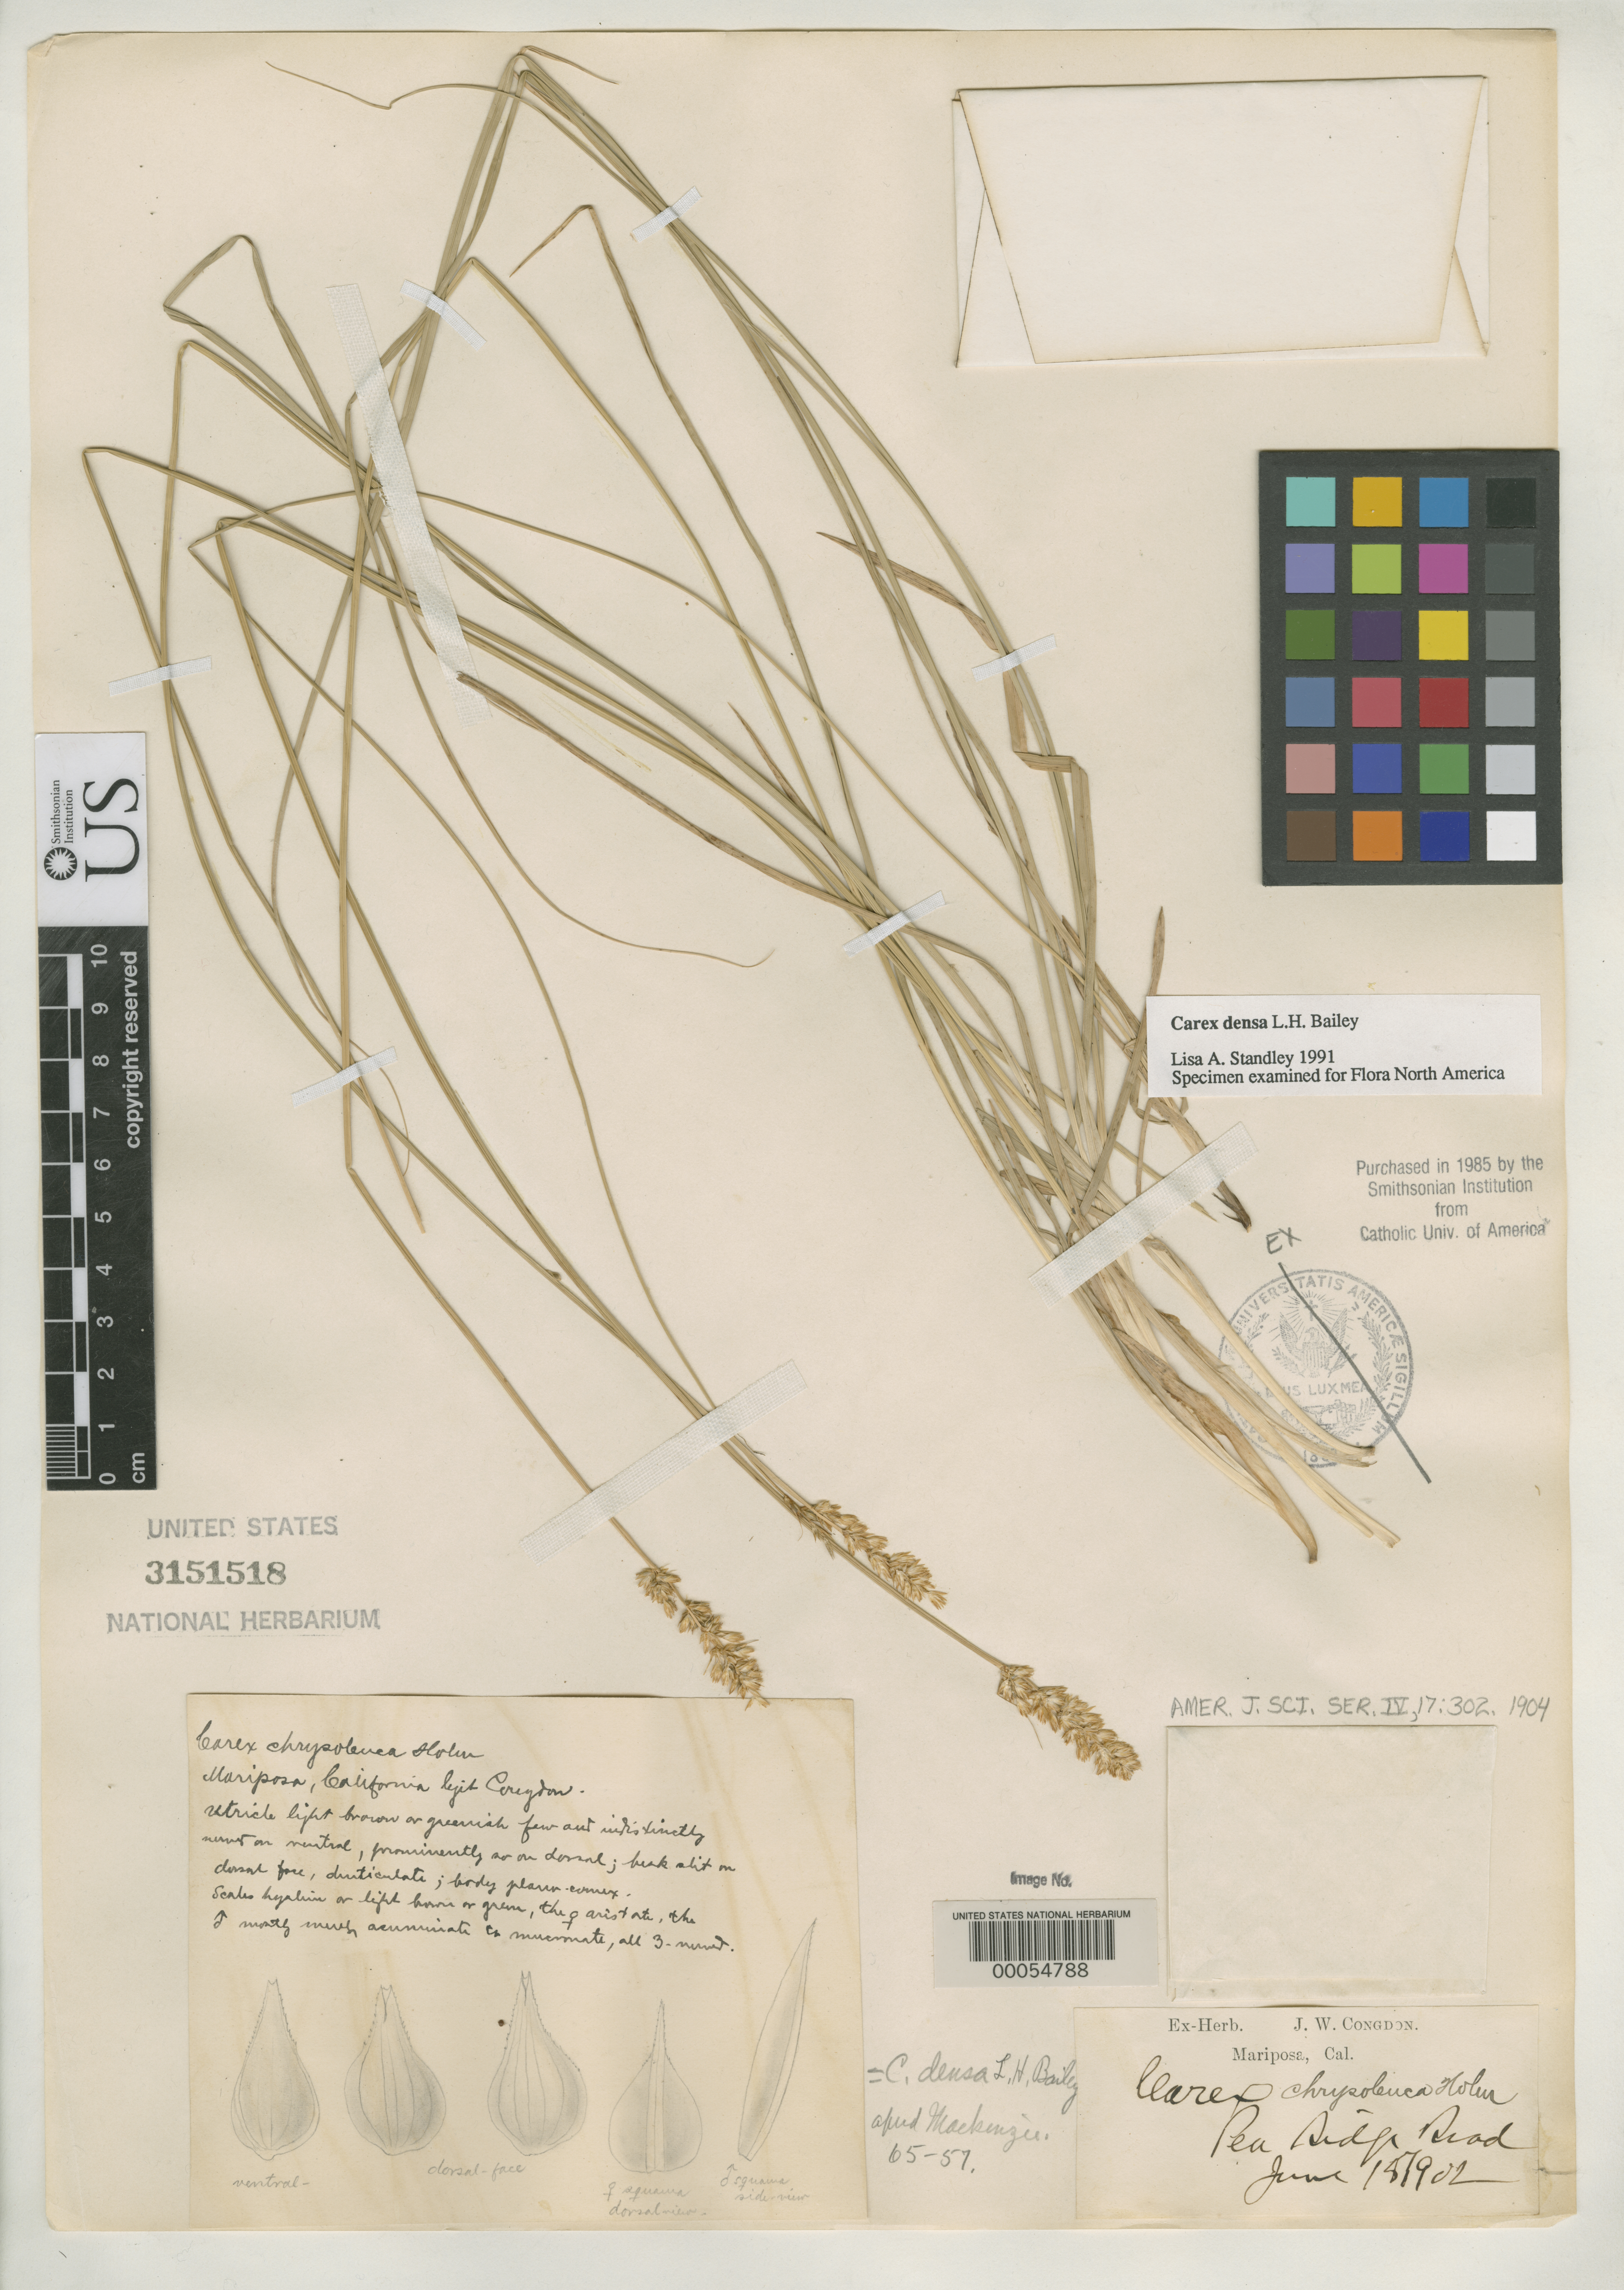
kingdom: Plantae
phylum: Tracheophyta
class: Liliopsida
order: Poales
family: Cyperaceae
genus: Carex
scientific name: Carex chrysoleuca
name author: Holm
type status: Isosyntype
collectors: J. W. Congdon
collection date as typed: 15 Jun 1902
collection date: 1902-06-15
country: United States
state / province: California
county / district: Mariposa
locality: Mariposa.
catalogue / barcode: US 3151518